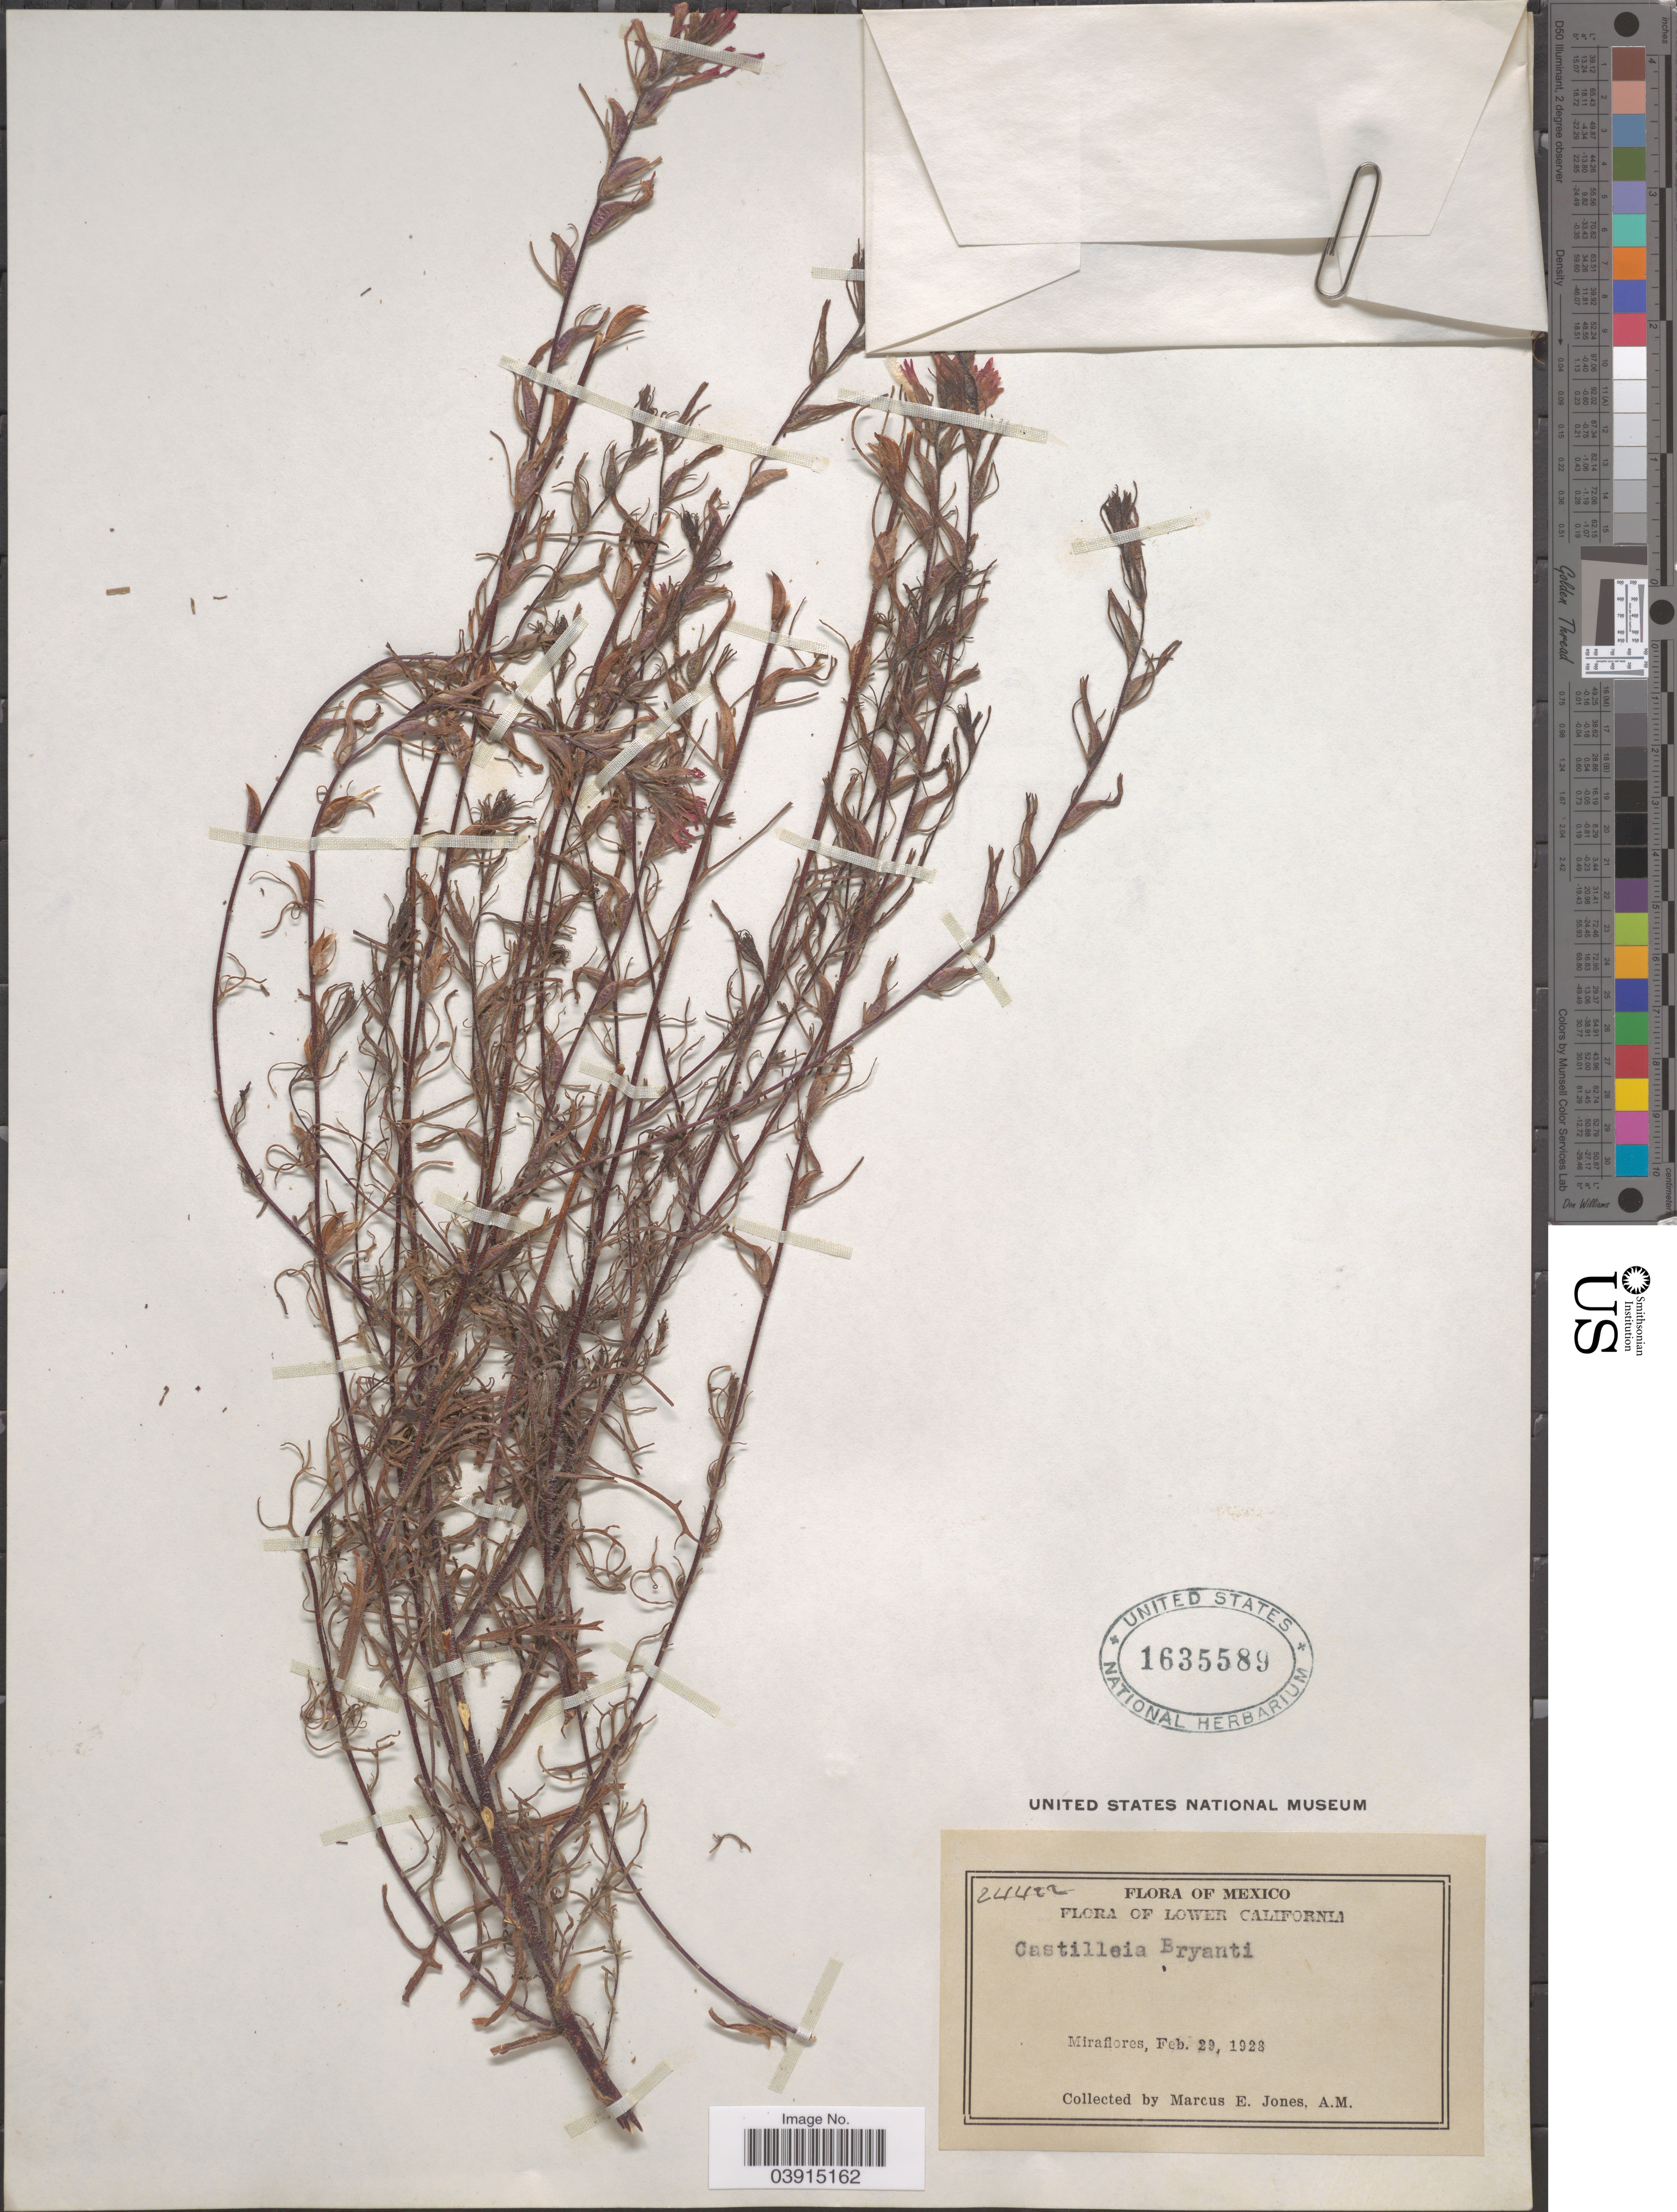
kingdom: Plantae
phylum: Tracheophyta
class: Magnoliopsida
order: Lamiales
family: Orobanchaceae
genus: Castilleja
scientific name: Castilleja bryantii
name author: Brandegee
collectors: M. E. Jones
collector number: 24422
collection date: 1928-02-29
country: Mexico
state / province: Baja California Sur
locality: Lower California. Miraflores.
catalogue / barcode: US 1635589